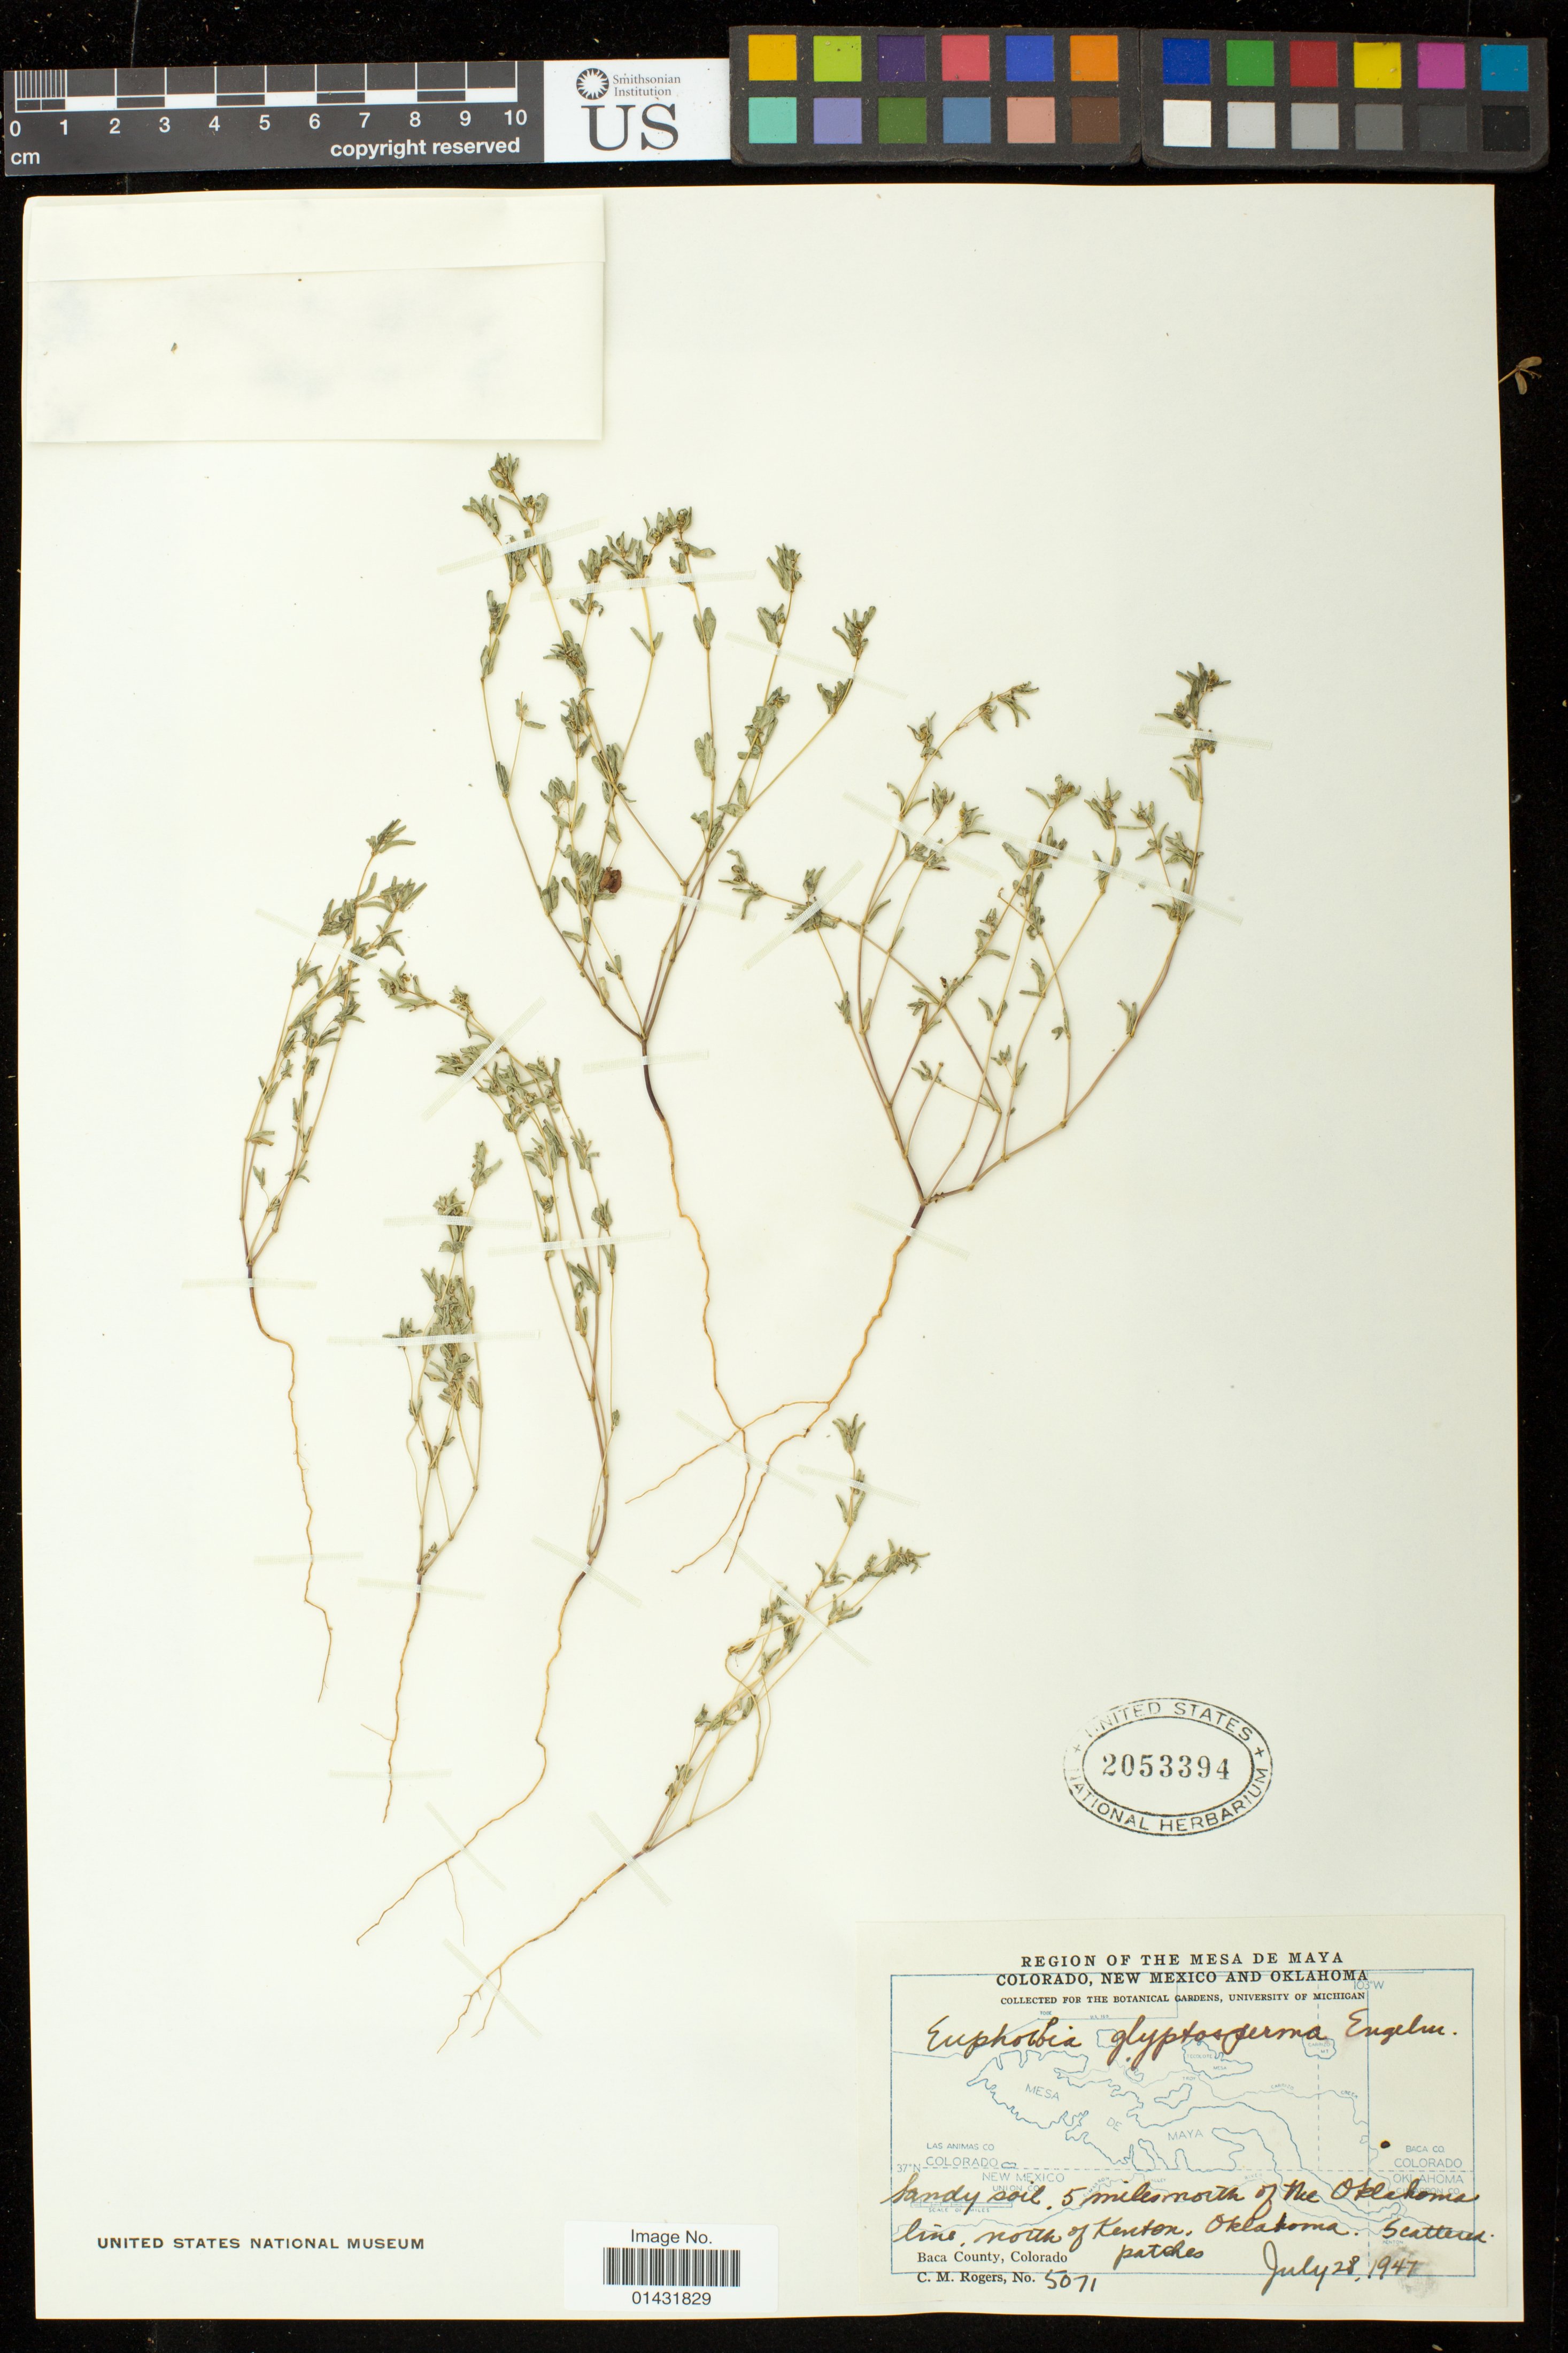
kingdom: Plantae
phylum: Tracheophyta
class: Magnoliopsida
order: Malpighiales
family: Euphorbiaceae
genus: Euphorbia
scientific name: Euphorbia glyptosperma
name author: Engelm.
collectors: C. M. Rogers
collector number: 5071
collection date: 1947-07-28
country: United States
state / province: Oklahoma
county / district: Cimarron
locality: Sandy soil, 5 miles north of the Oklahoma line, north of Kenton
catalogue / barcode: US 2053394